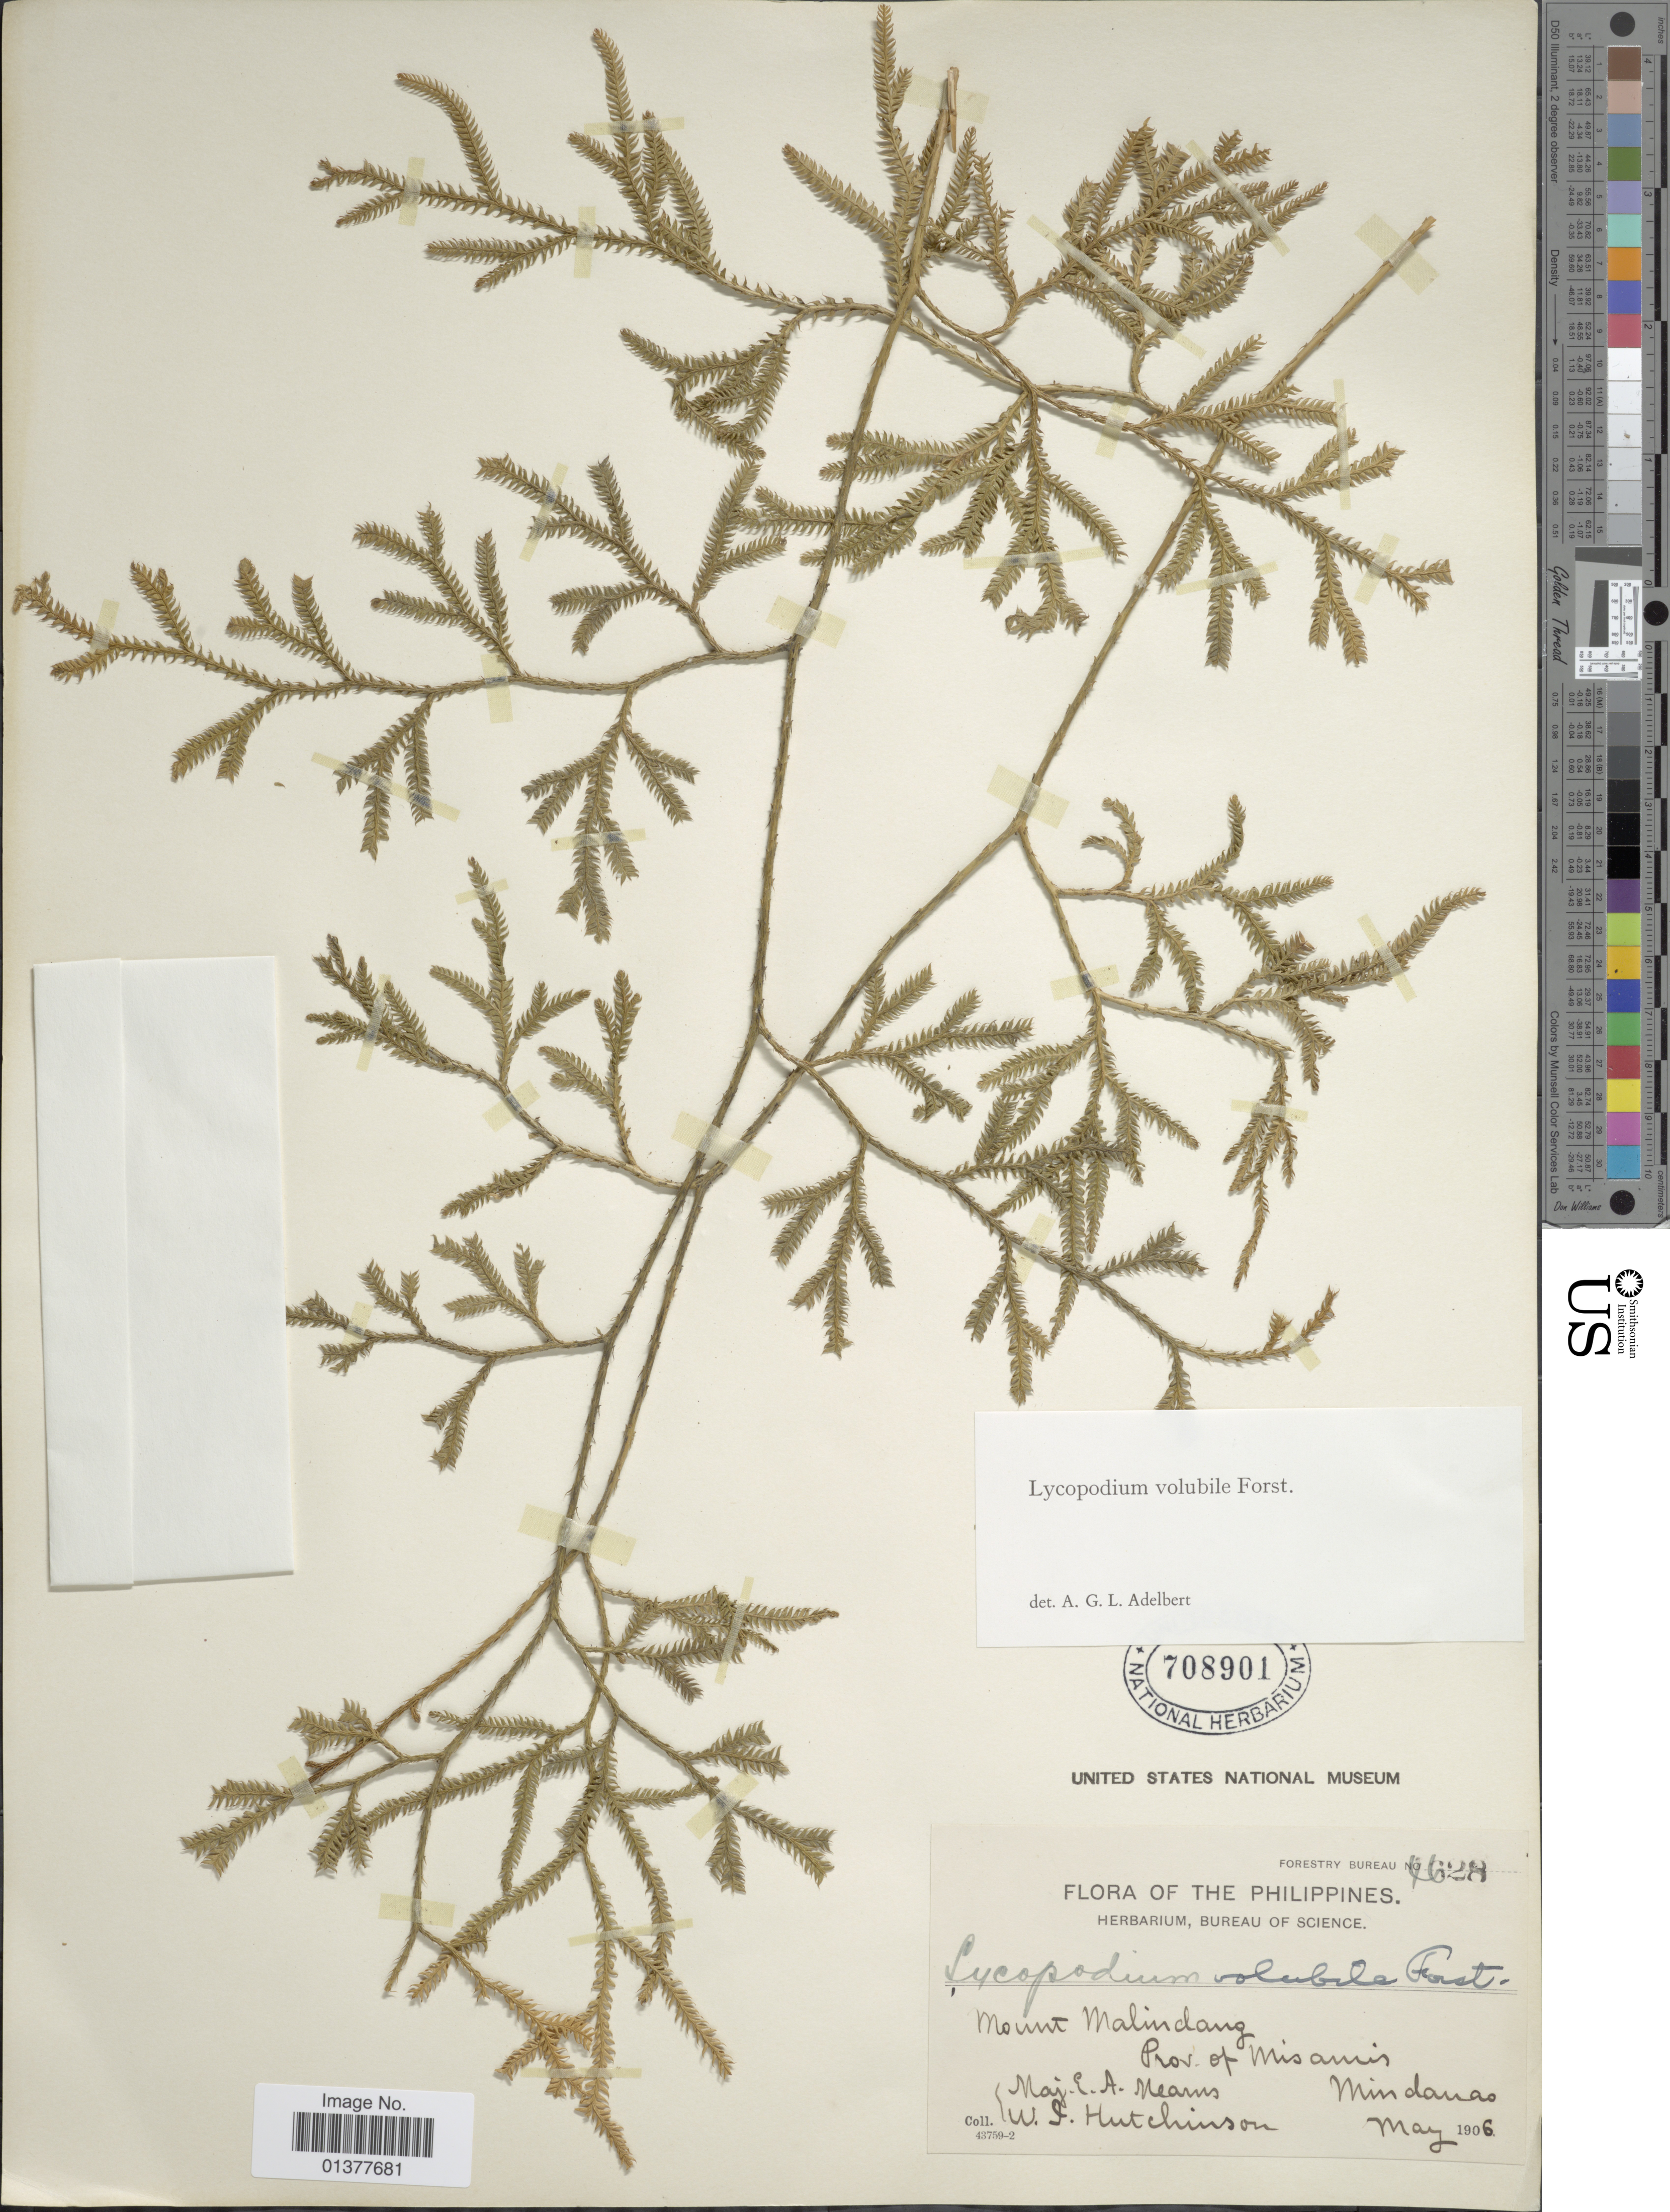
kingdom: Plantae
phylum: Tracheophyta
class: Lycopodiopsida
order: Lycopodiales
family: Lycopodiaceae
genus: Pseudodiphasium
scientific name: Pseudodiphasium volubile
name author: (G. Forst.) Holub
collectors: E. A. Mearns & W. J. Hutchinson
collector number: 4628*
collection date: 1906-05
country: Philippines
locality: Mount Malindang, Prov. of Misamis, Mindanao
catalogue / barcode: US 708901